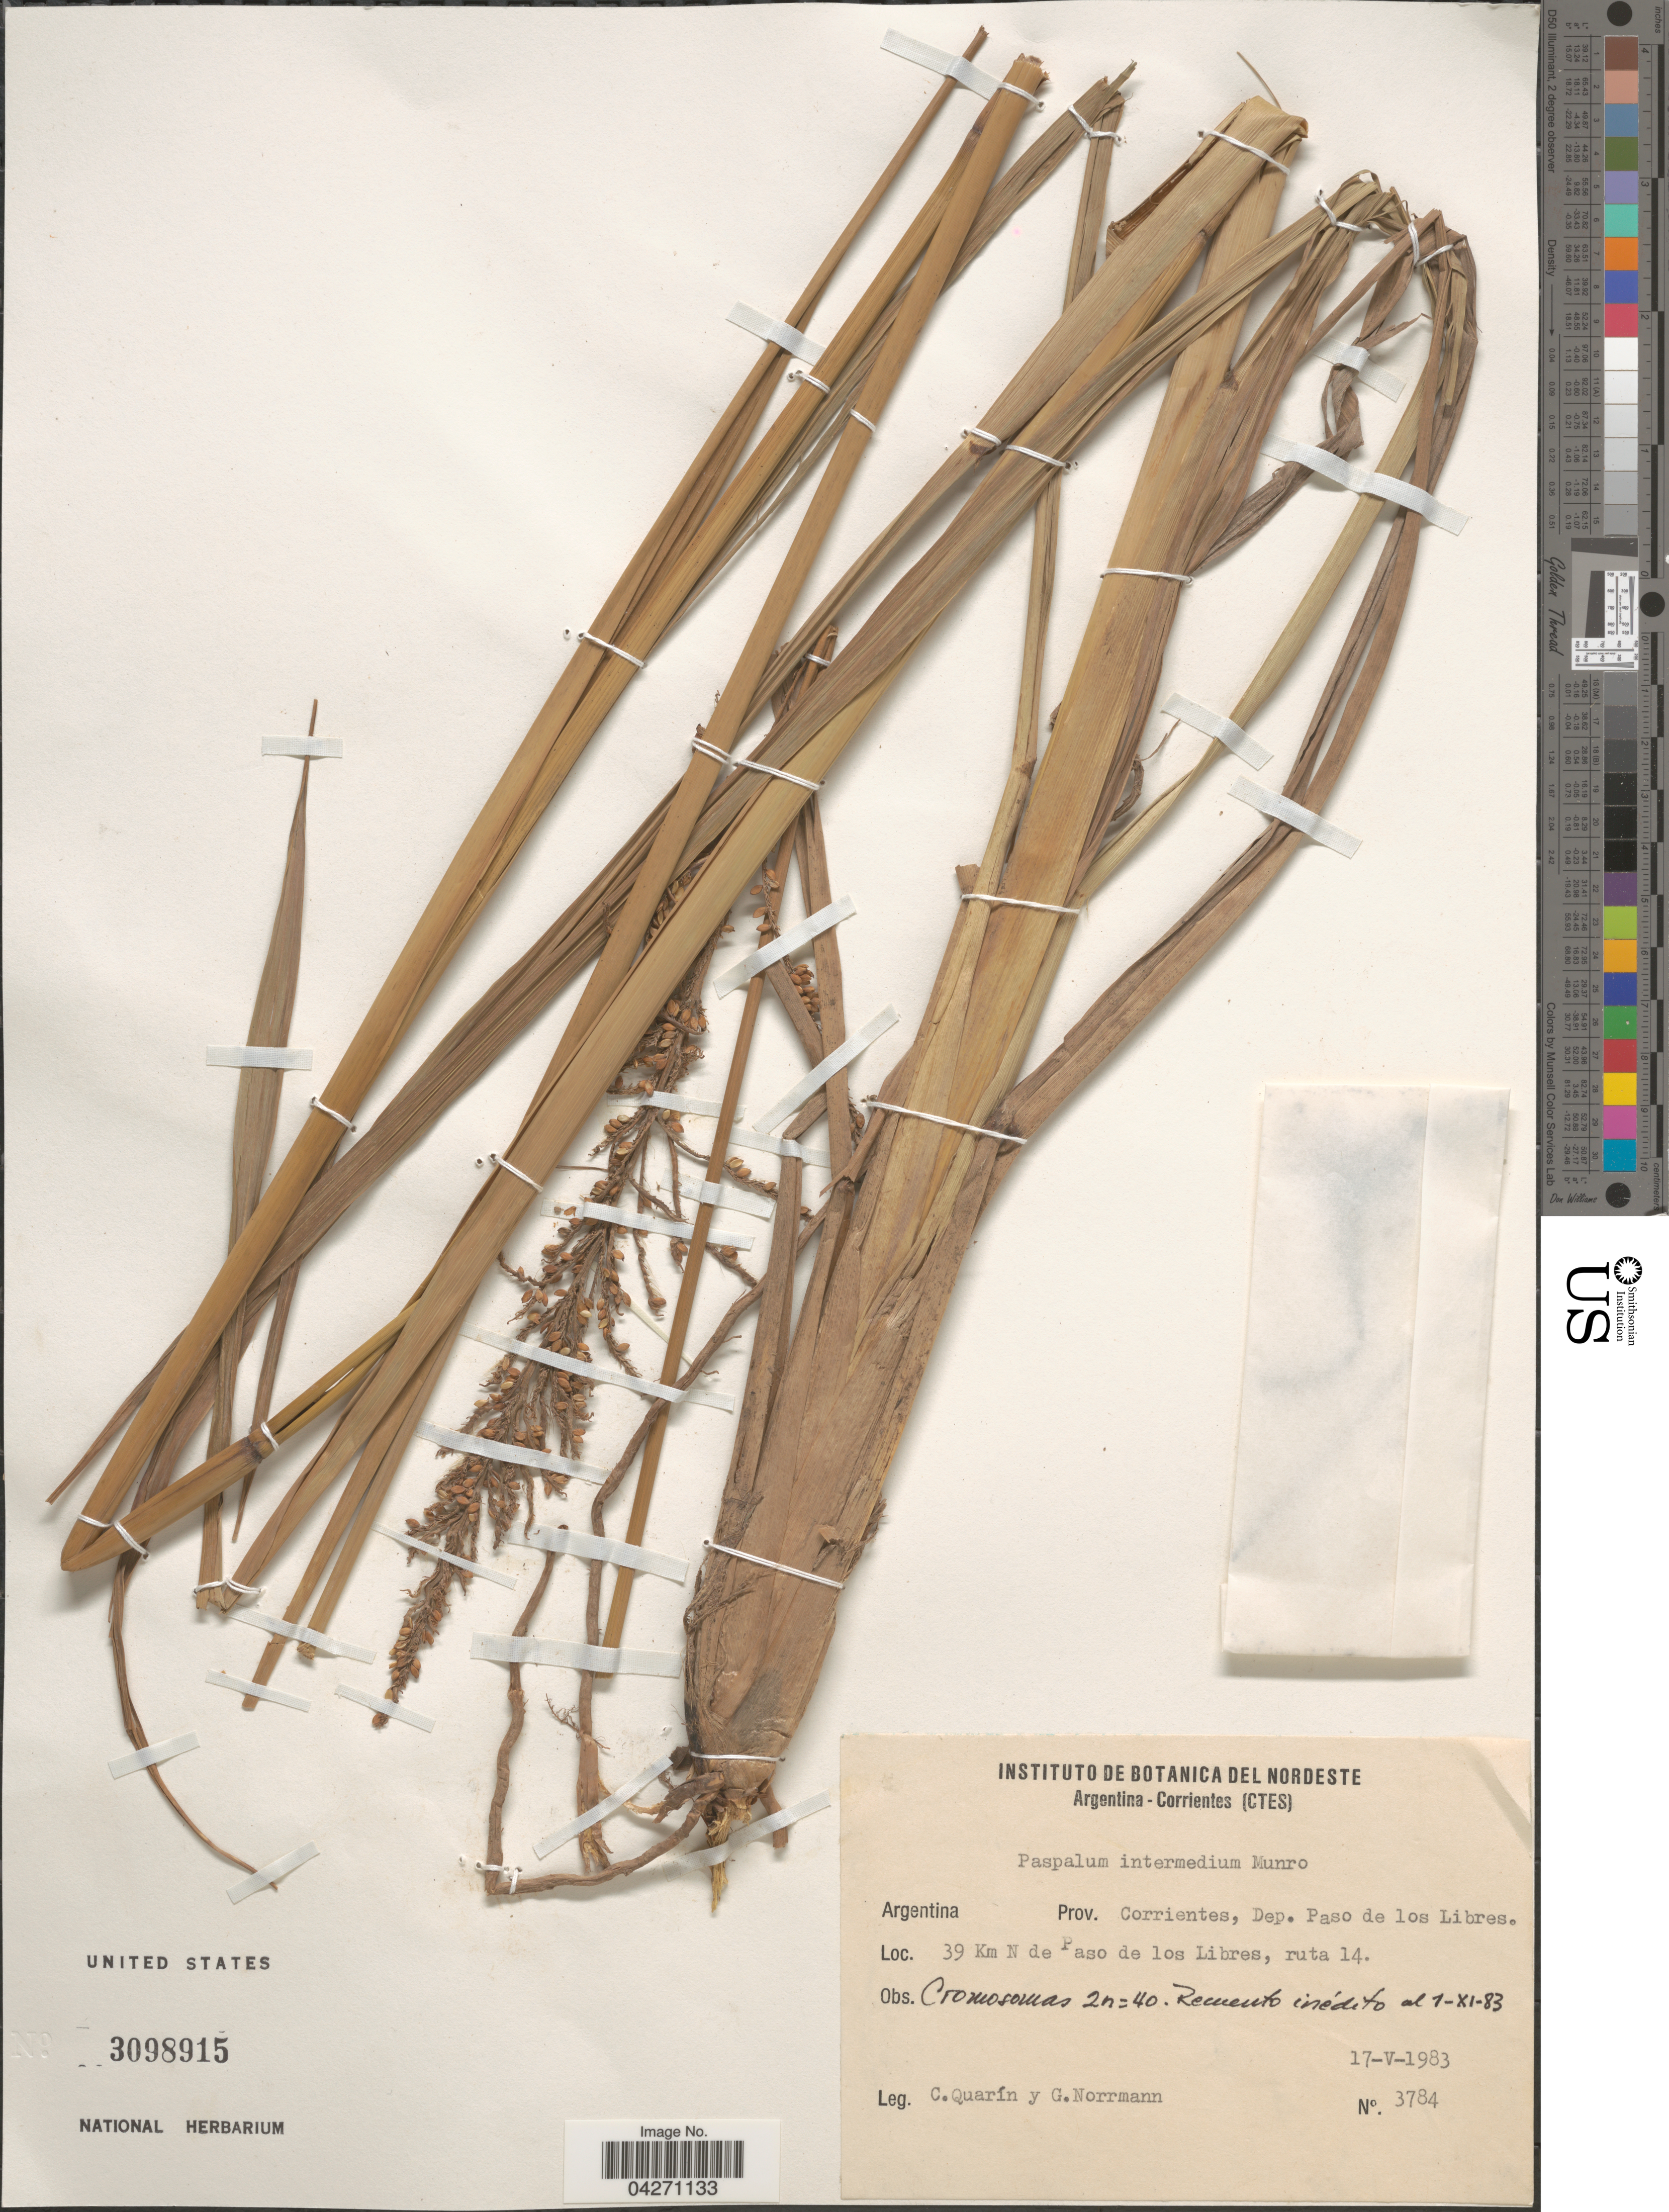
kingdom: Plantae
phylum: Tracheophyta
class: Liliopsida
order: Poales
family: Poaceae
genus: Paspalum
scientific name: Paspalum intermedium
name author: Munro ex Morong & Britton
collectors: C. Quarín & G. Norrmann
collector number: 3784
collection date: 1983-05-17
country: Argentina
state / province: Corrientes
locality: Prov. Corrientes, Dep. Paso de los Libres. 39 Km N de Paso de los Libres, ruta 14.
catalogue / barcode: US 3098915